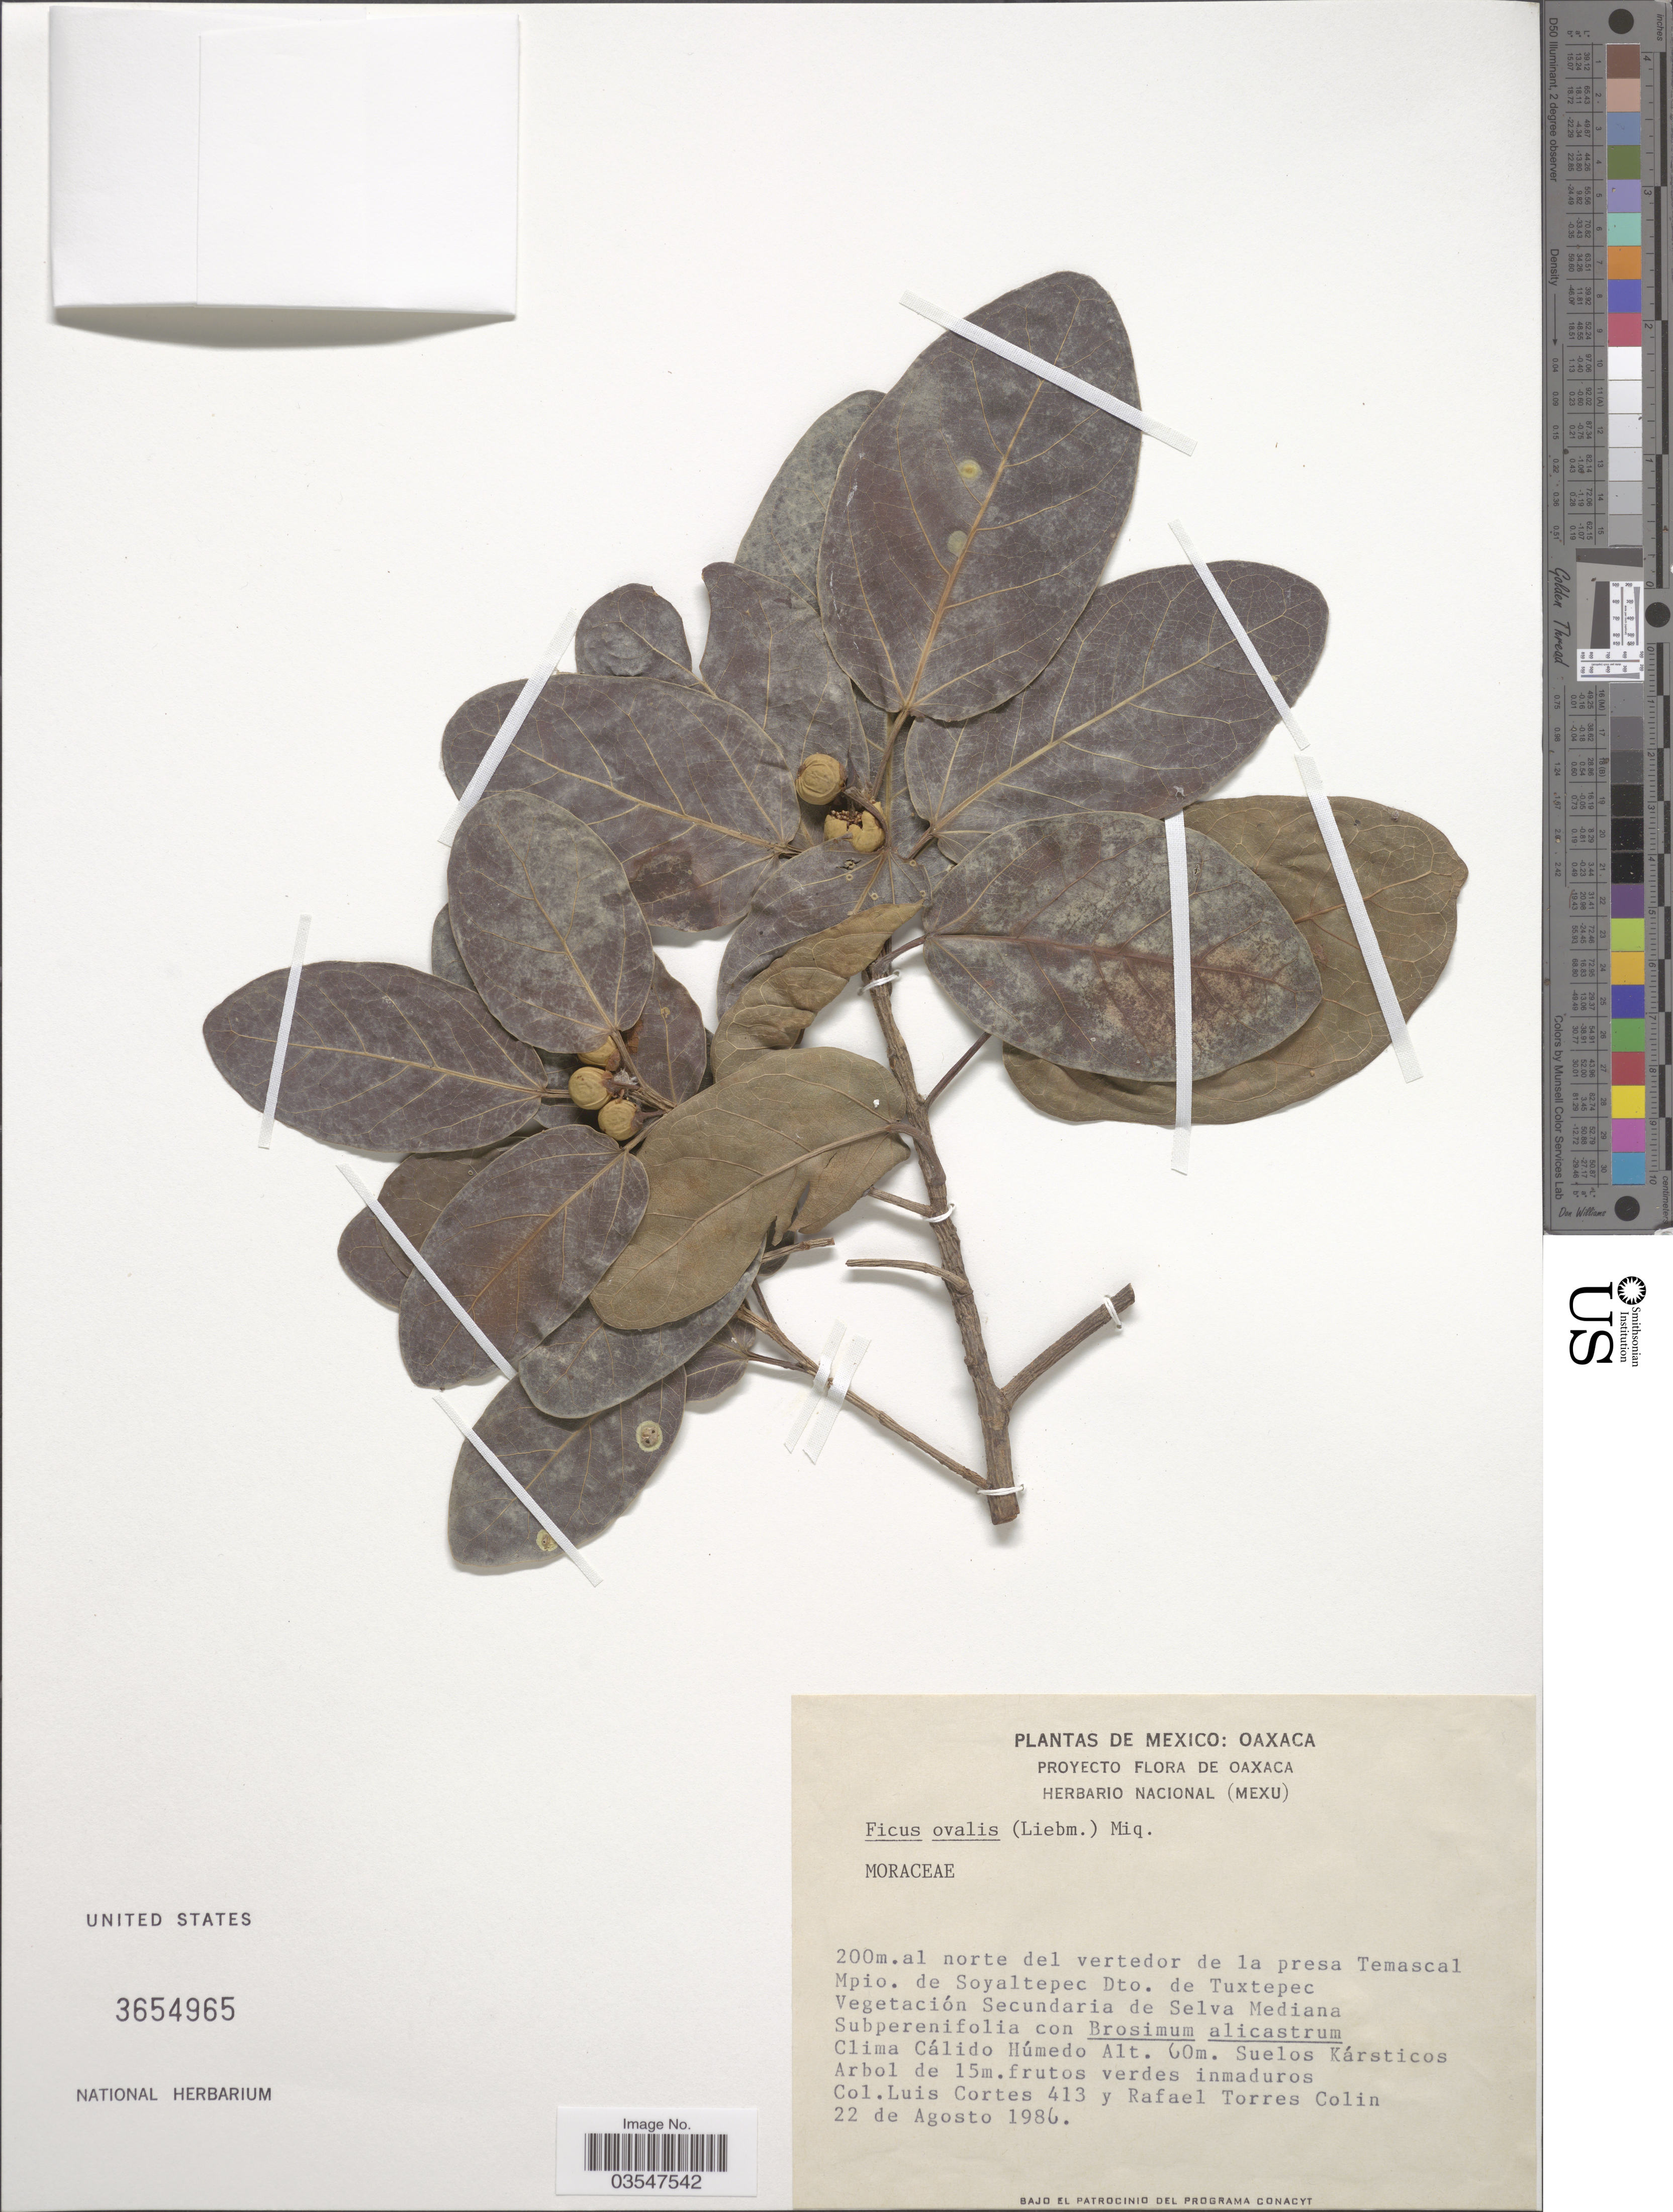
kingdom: Plantae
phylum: Tracheophyta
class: Magnoliopsida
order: Rosales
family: Moraceae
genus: Ficus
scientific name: Ficus crassinervia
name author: Desf. ex Willd.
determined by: Cardoso Pederneiras, L.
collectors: L. Cortes & R. Torres C.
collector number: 413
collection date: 1986-08-22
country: Mexico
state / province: Oaxaca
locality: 200m. al norte del vertedor de la presa Temascal. Mpio. de Soyaltepec Dto. de Tuxtepec.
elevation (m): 60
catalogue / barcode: US 3654965